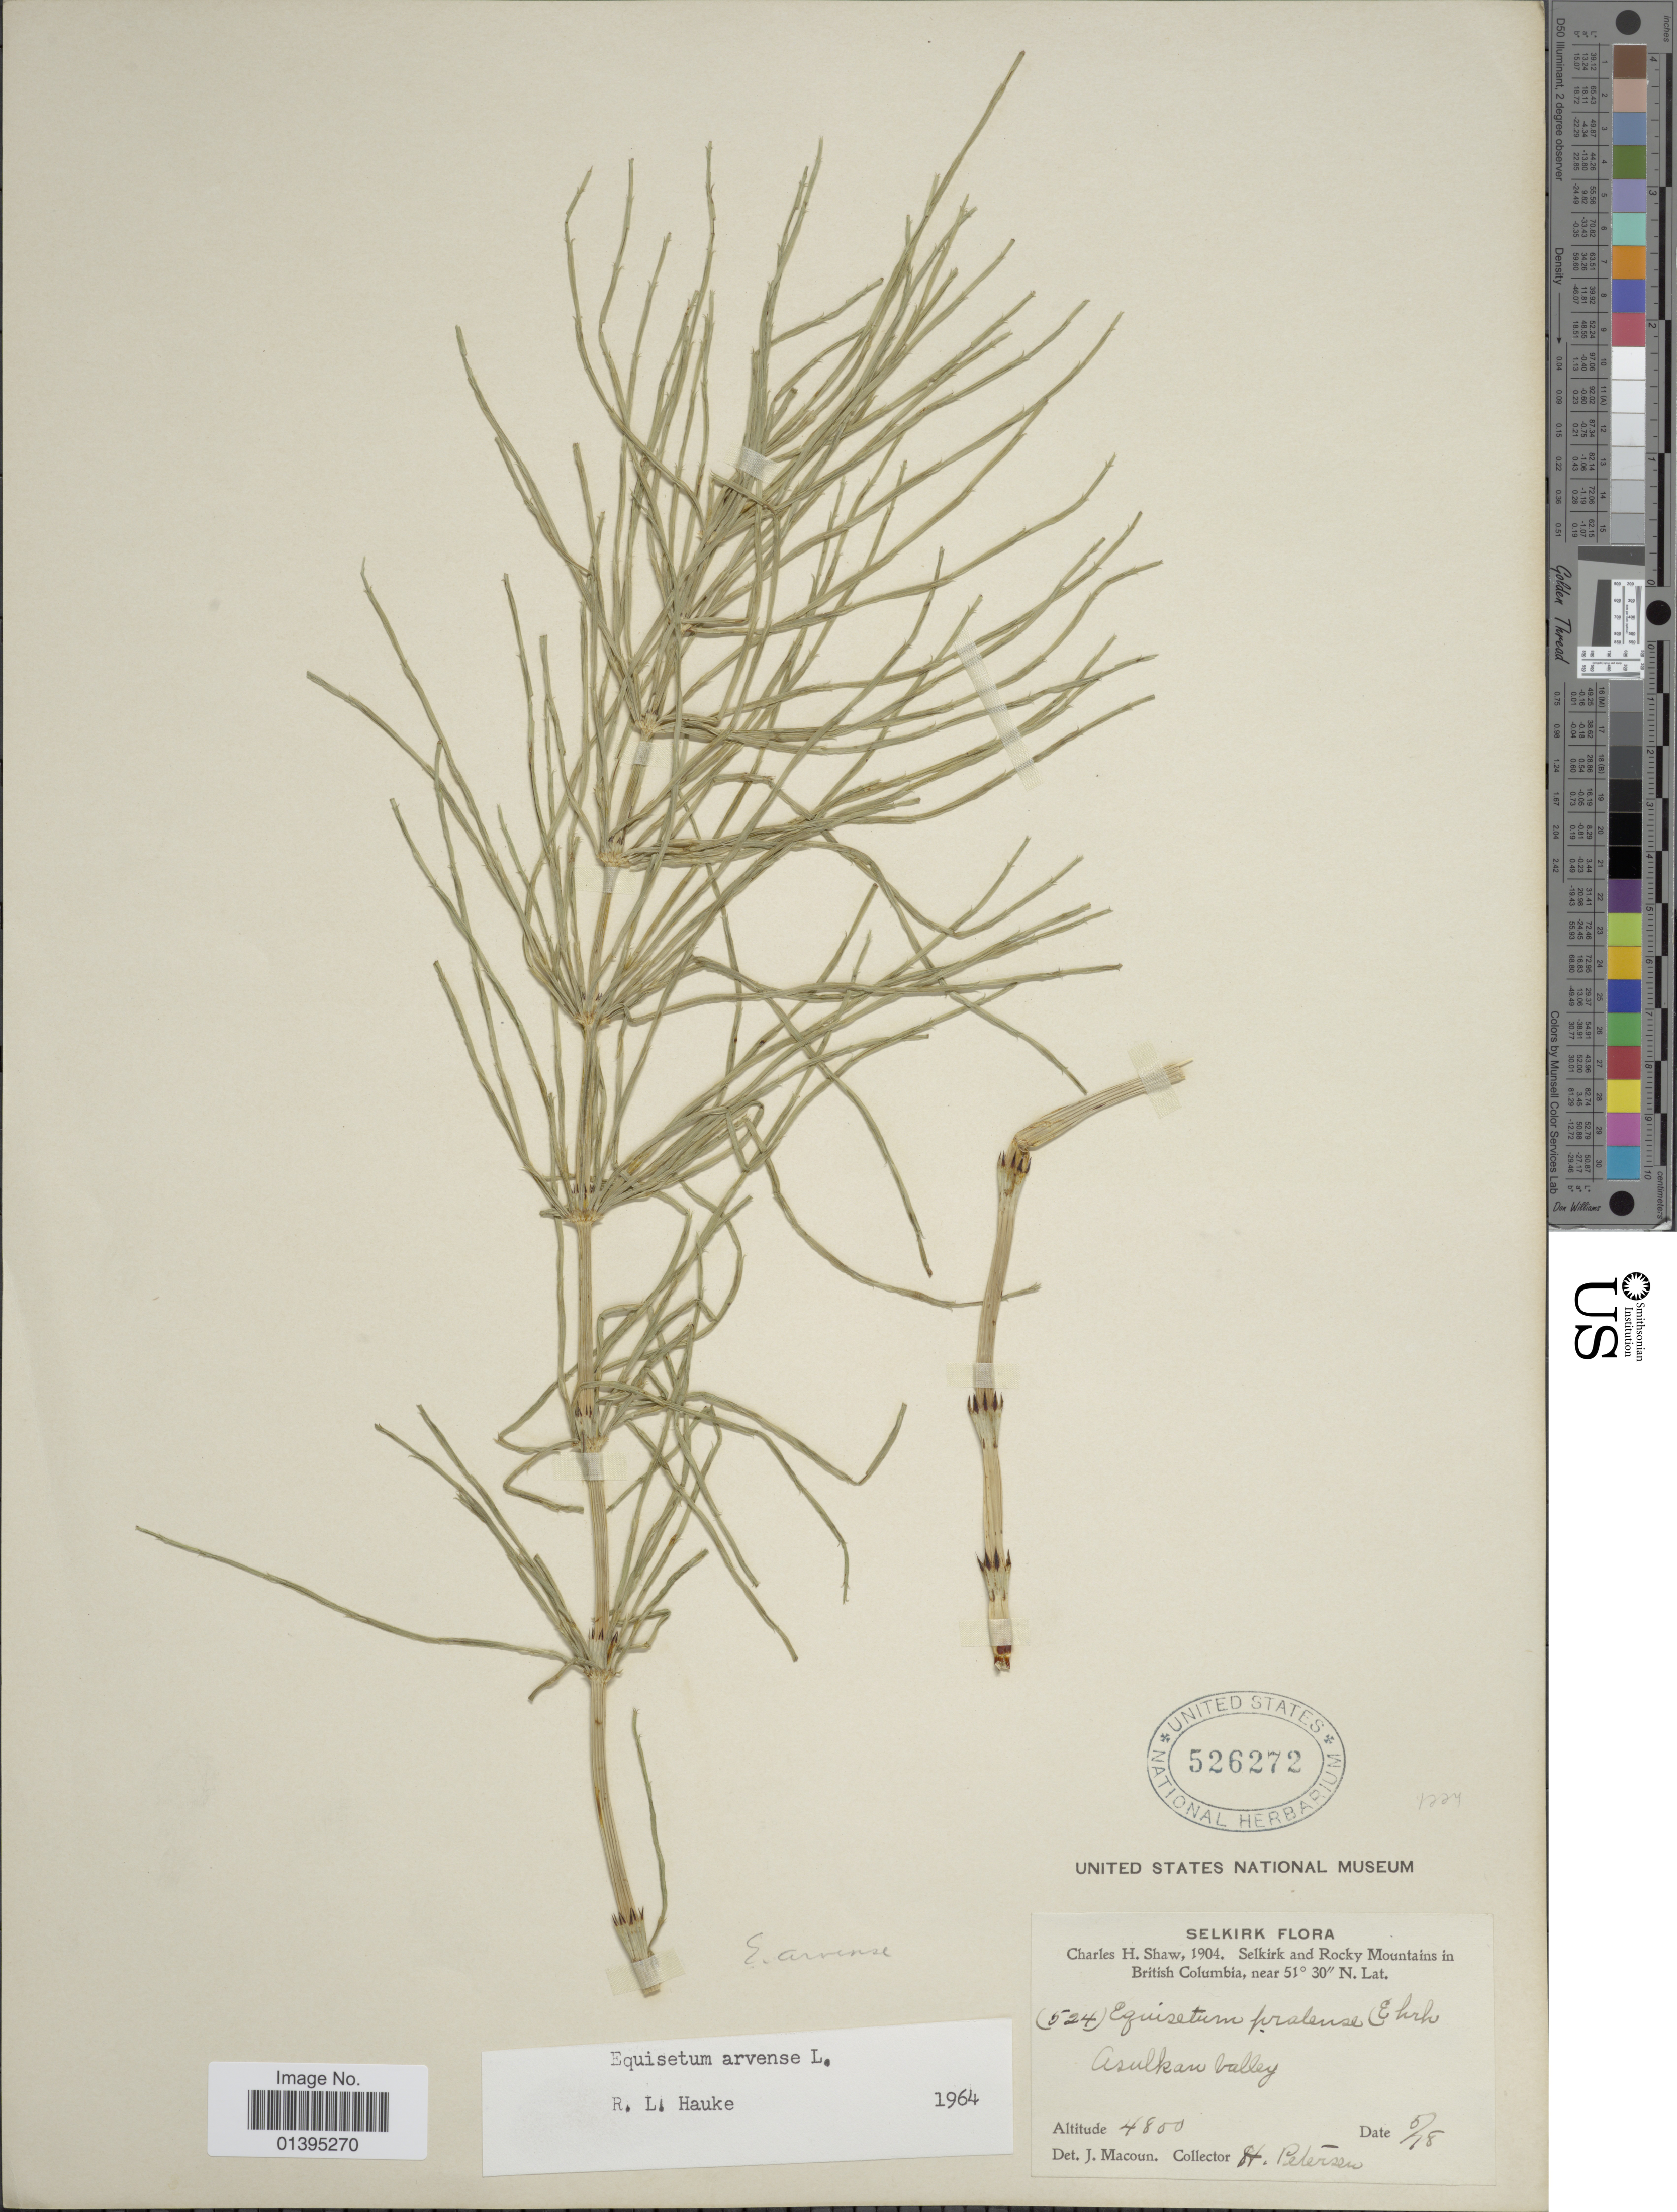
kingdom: Plantae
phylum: Tracheophyta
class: Polypodiopsida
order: Equisetales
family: Equisetaceae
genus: Equisetum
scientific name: Equisetum arvense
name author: L.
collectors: H. Petersen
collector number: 524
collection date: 1904-05-18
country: Canada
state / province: British Columbia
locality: Selkirk, Selkirk and Rocky Mountains Asulkan valley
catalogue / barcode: US 526272